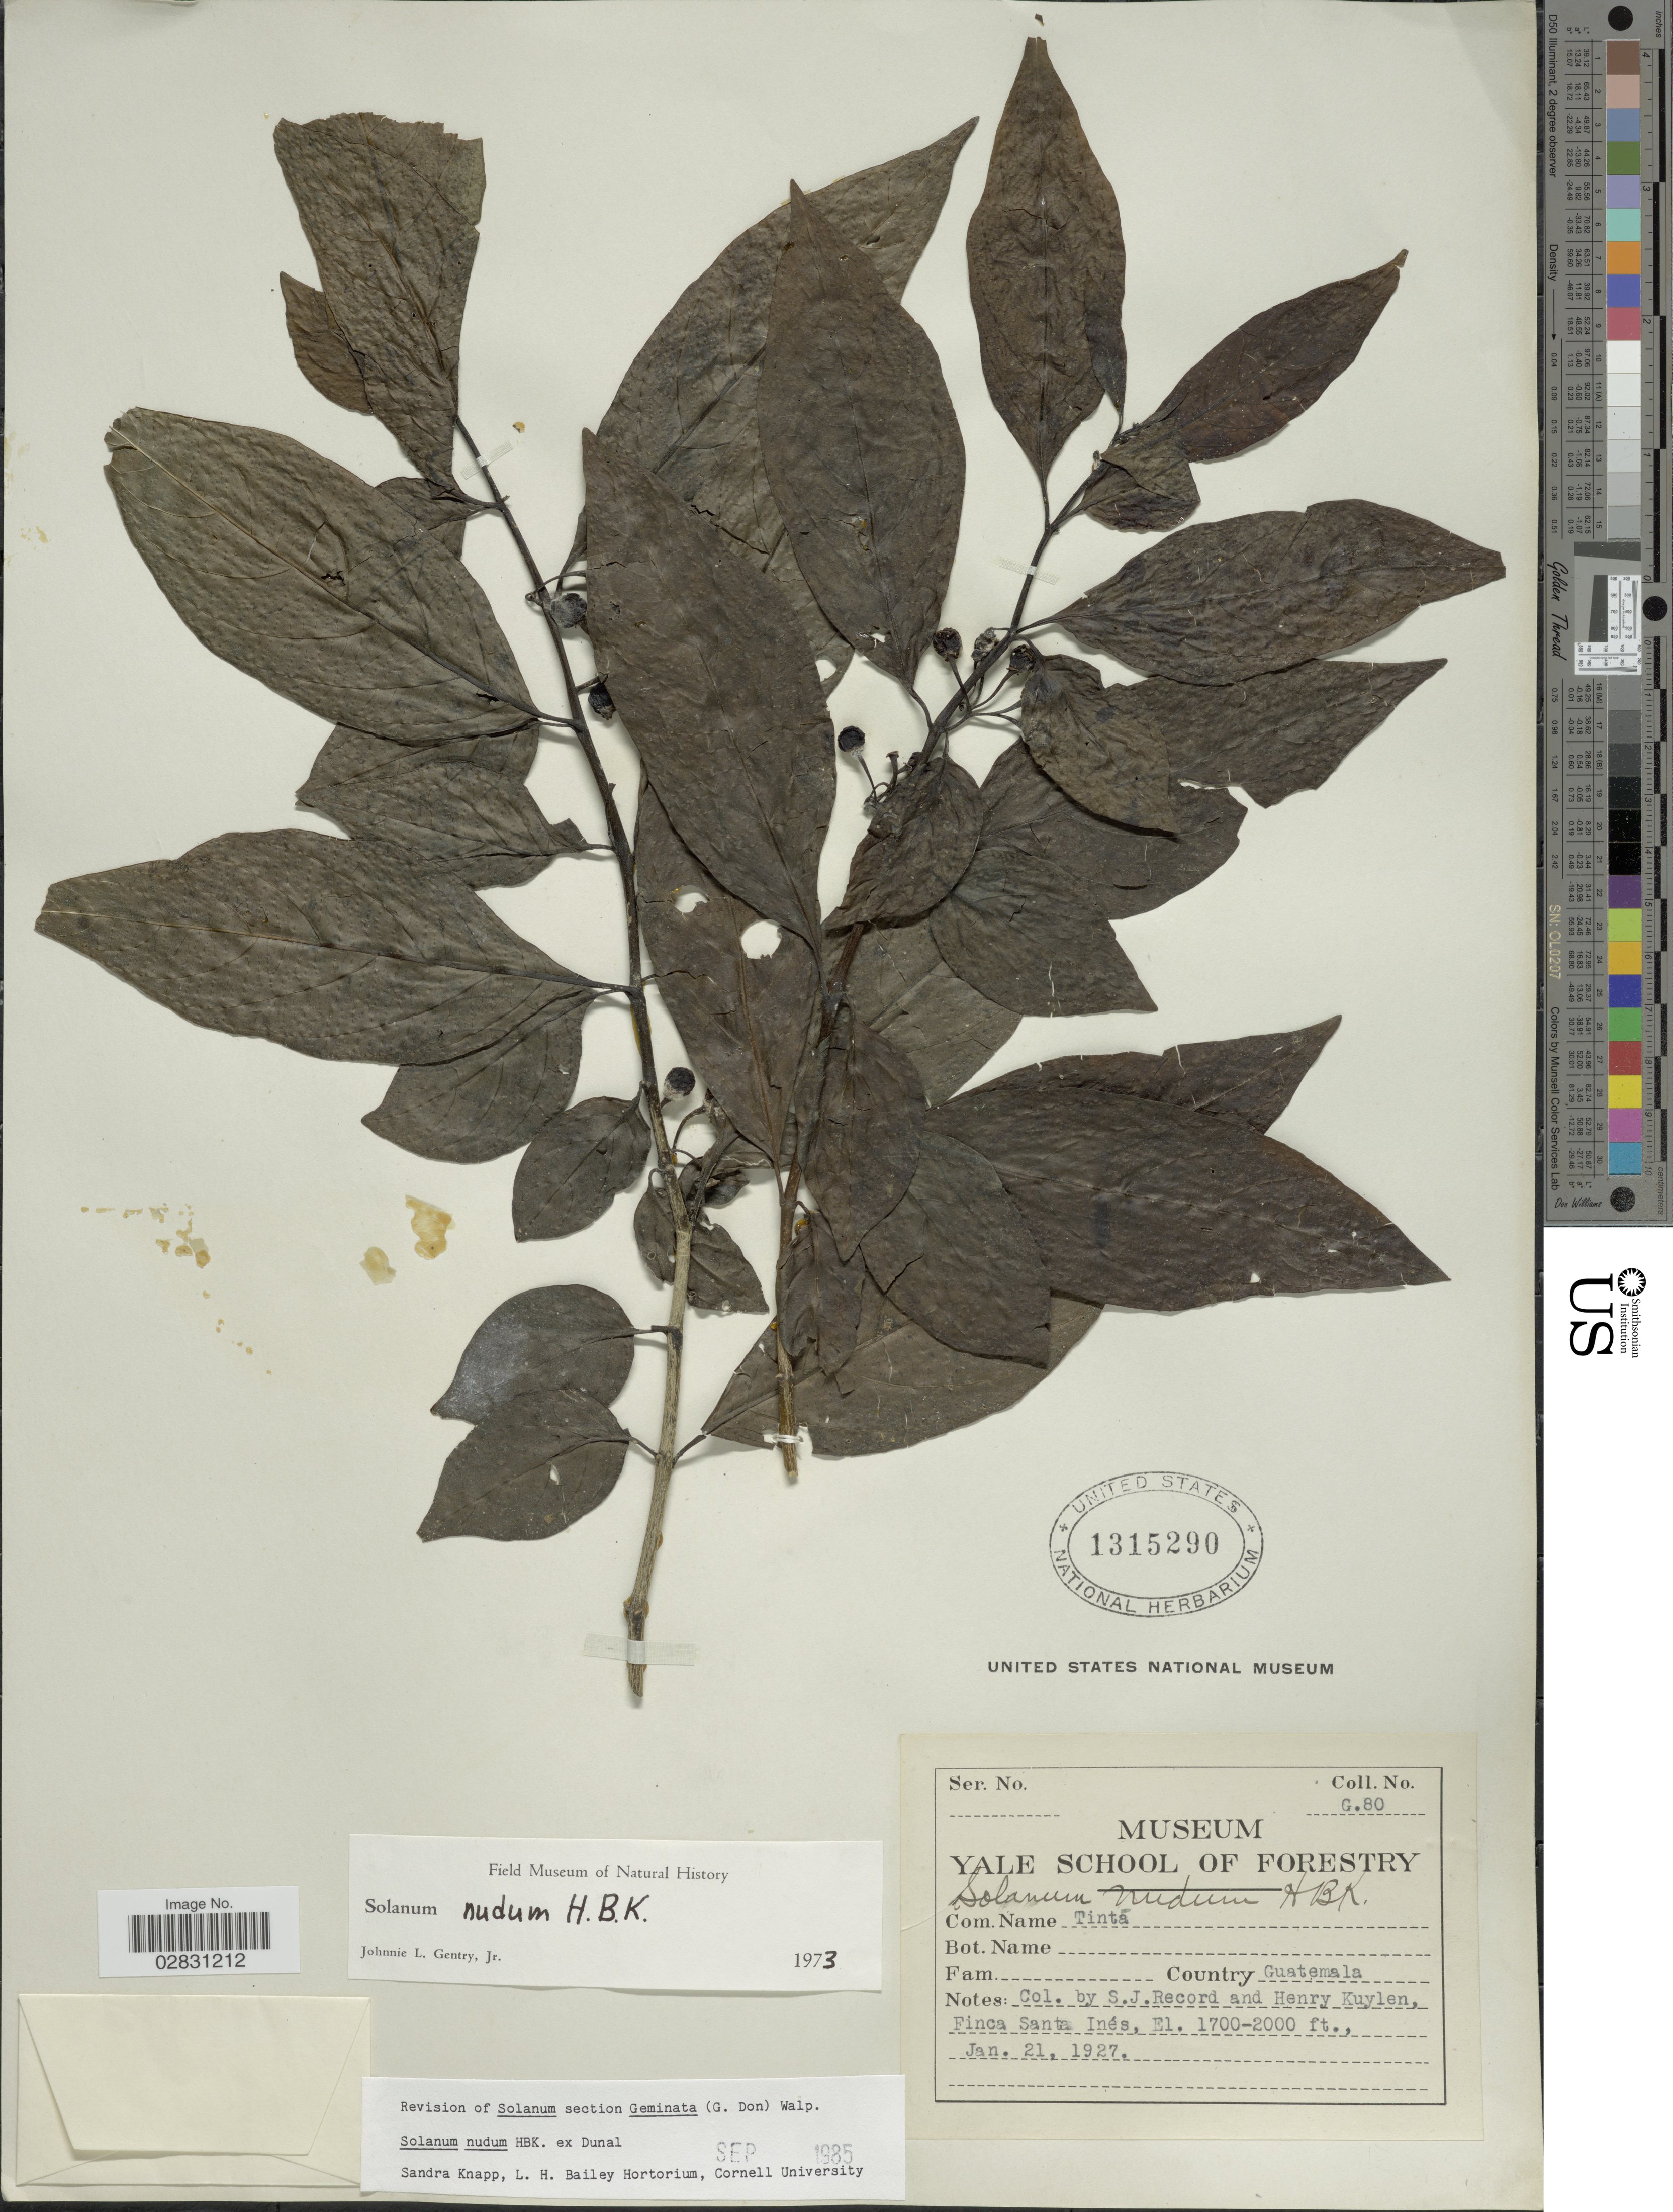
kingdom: Plantae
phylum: Tracheophyta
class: Magnoliopsida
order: Solanales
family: Solanaceae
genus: Solanum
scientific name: Solanum nudum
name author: Humb. & Bonpl. ex Dunal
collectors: S. J. Record & H. Kuylen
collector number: G80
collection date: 1927-01-21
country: Guatemala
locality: Finca Santa Inés.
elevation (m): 518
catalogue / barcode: US 1315290